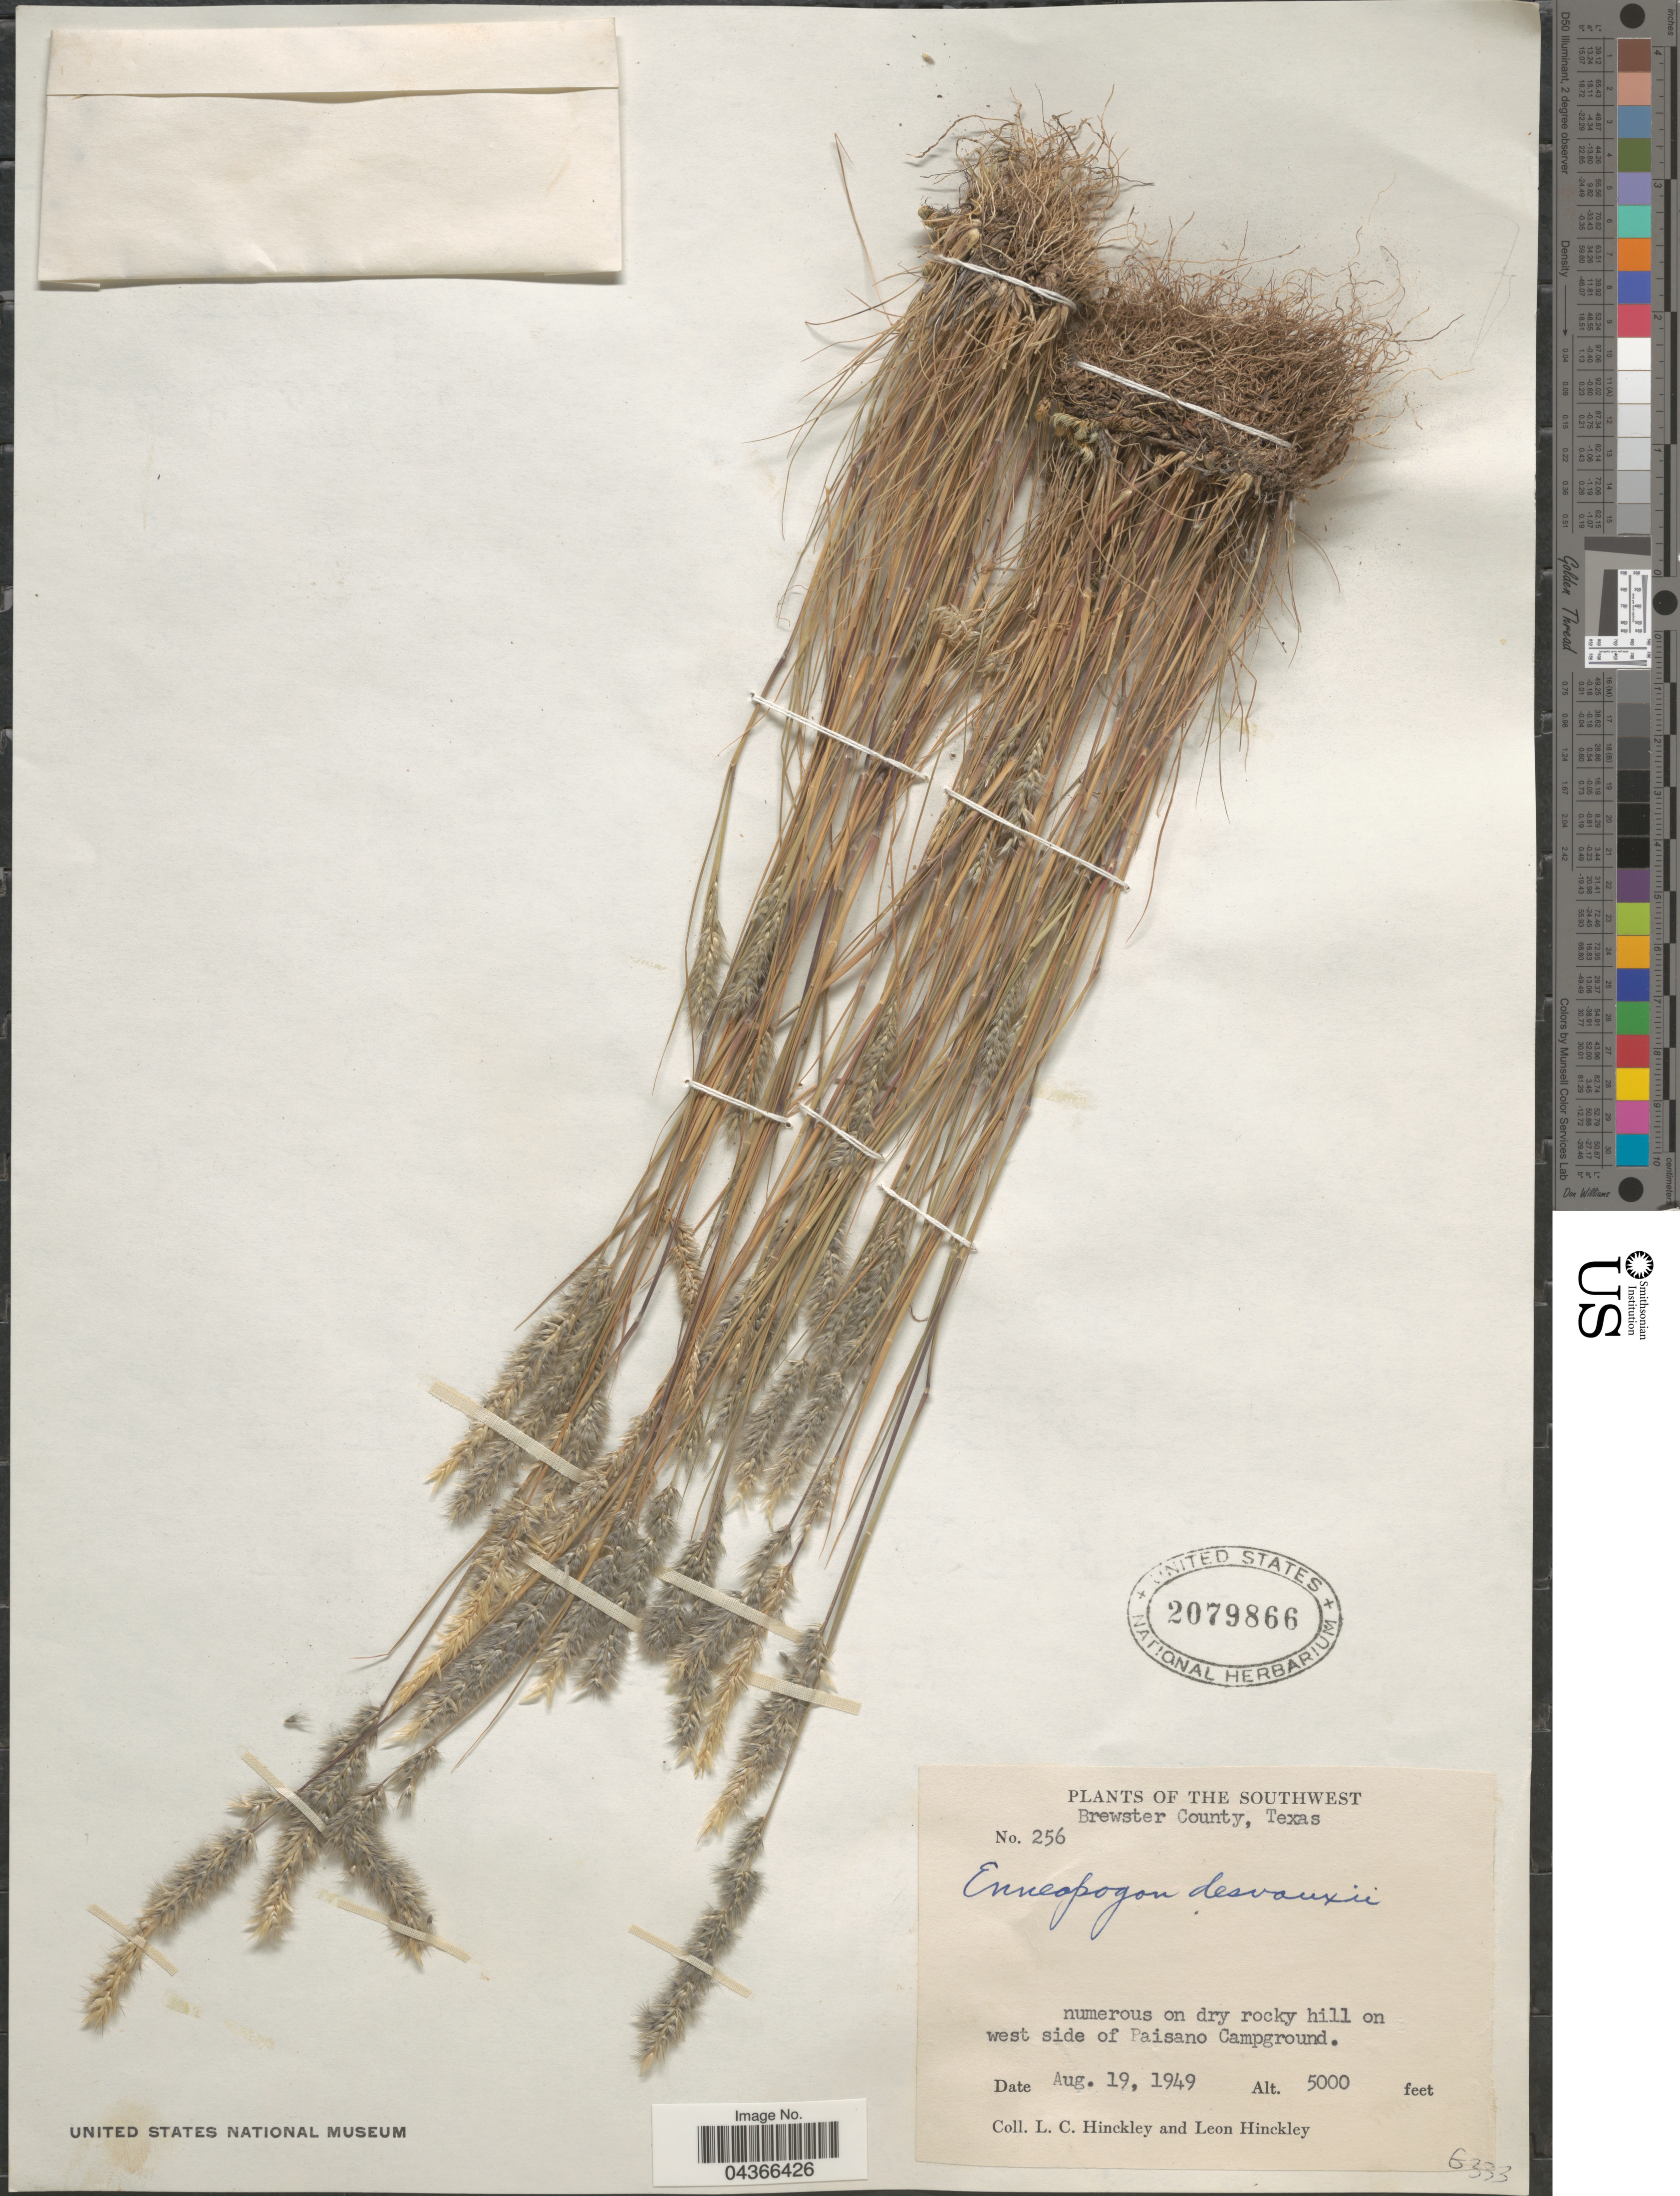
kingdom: Plantae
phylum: Tracheophyta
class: Liliopsida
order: Poales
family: Poaceae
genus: Enneapogon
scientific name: Enneapogon desvauxii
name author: P. Beauv.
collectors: L. Hinckley & L. Hinckley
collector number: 256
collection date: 1949-08-19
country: United States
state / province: Texas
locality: Southwest. Brewster County. Numerous on dry rocky hill on west side of Paisano Campground.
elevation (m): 1524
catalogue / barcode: US 2079866